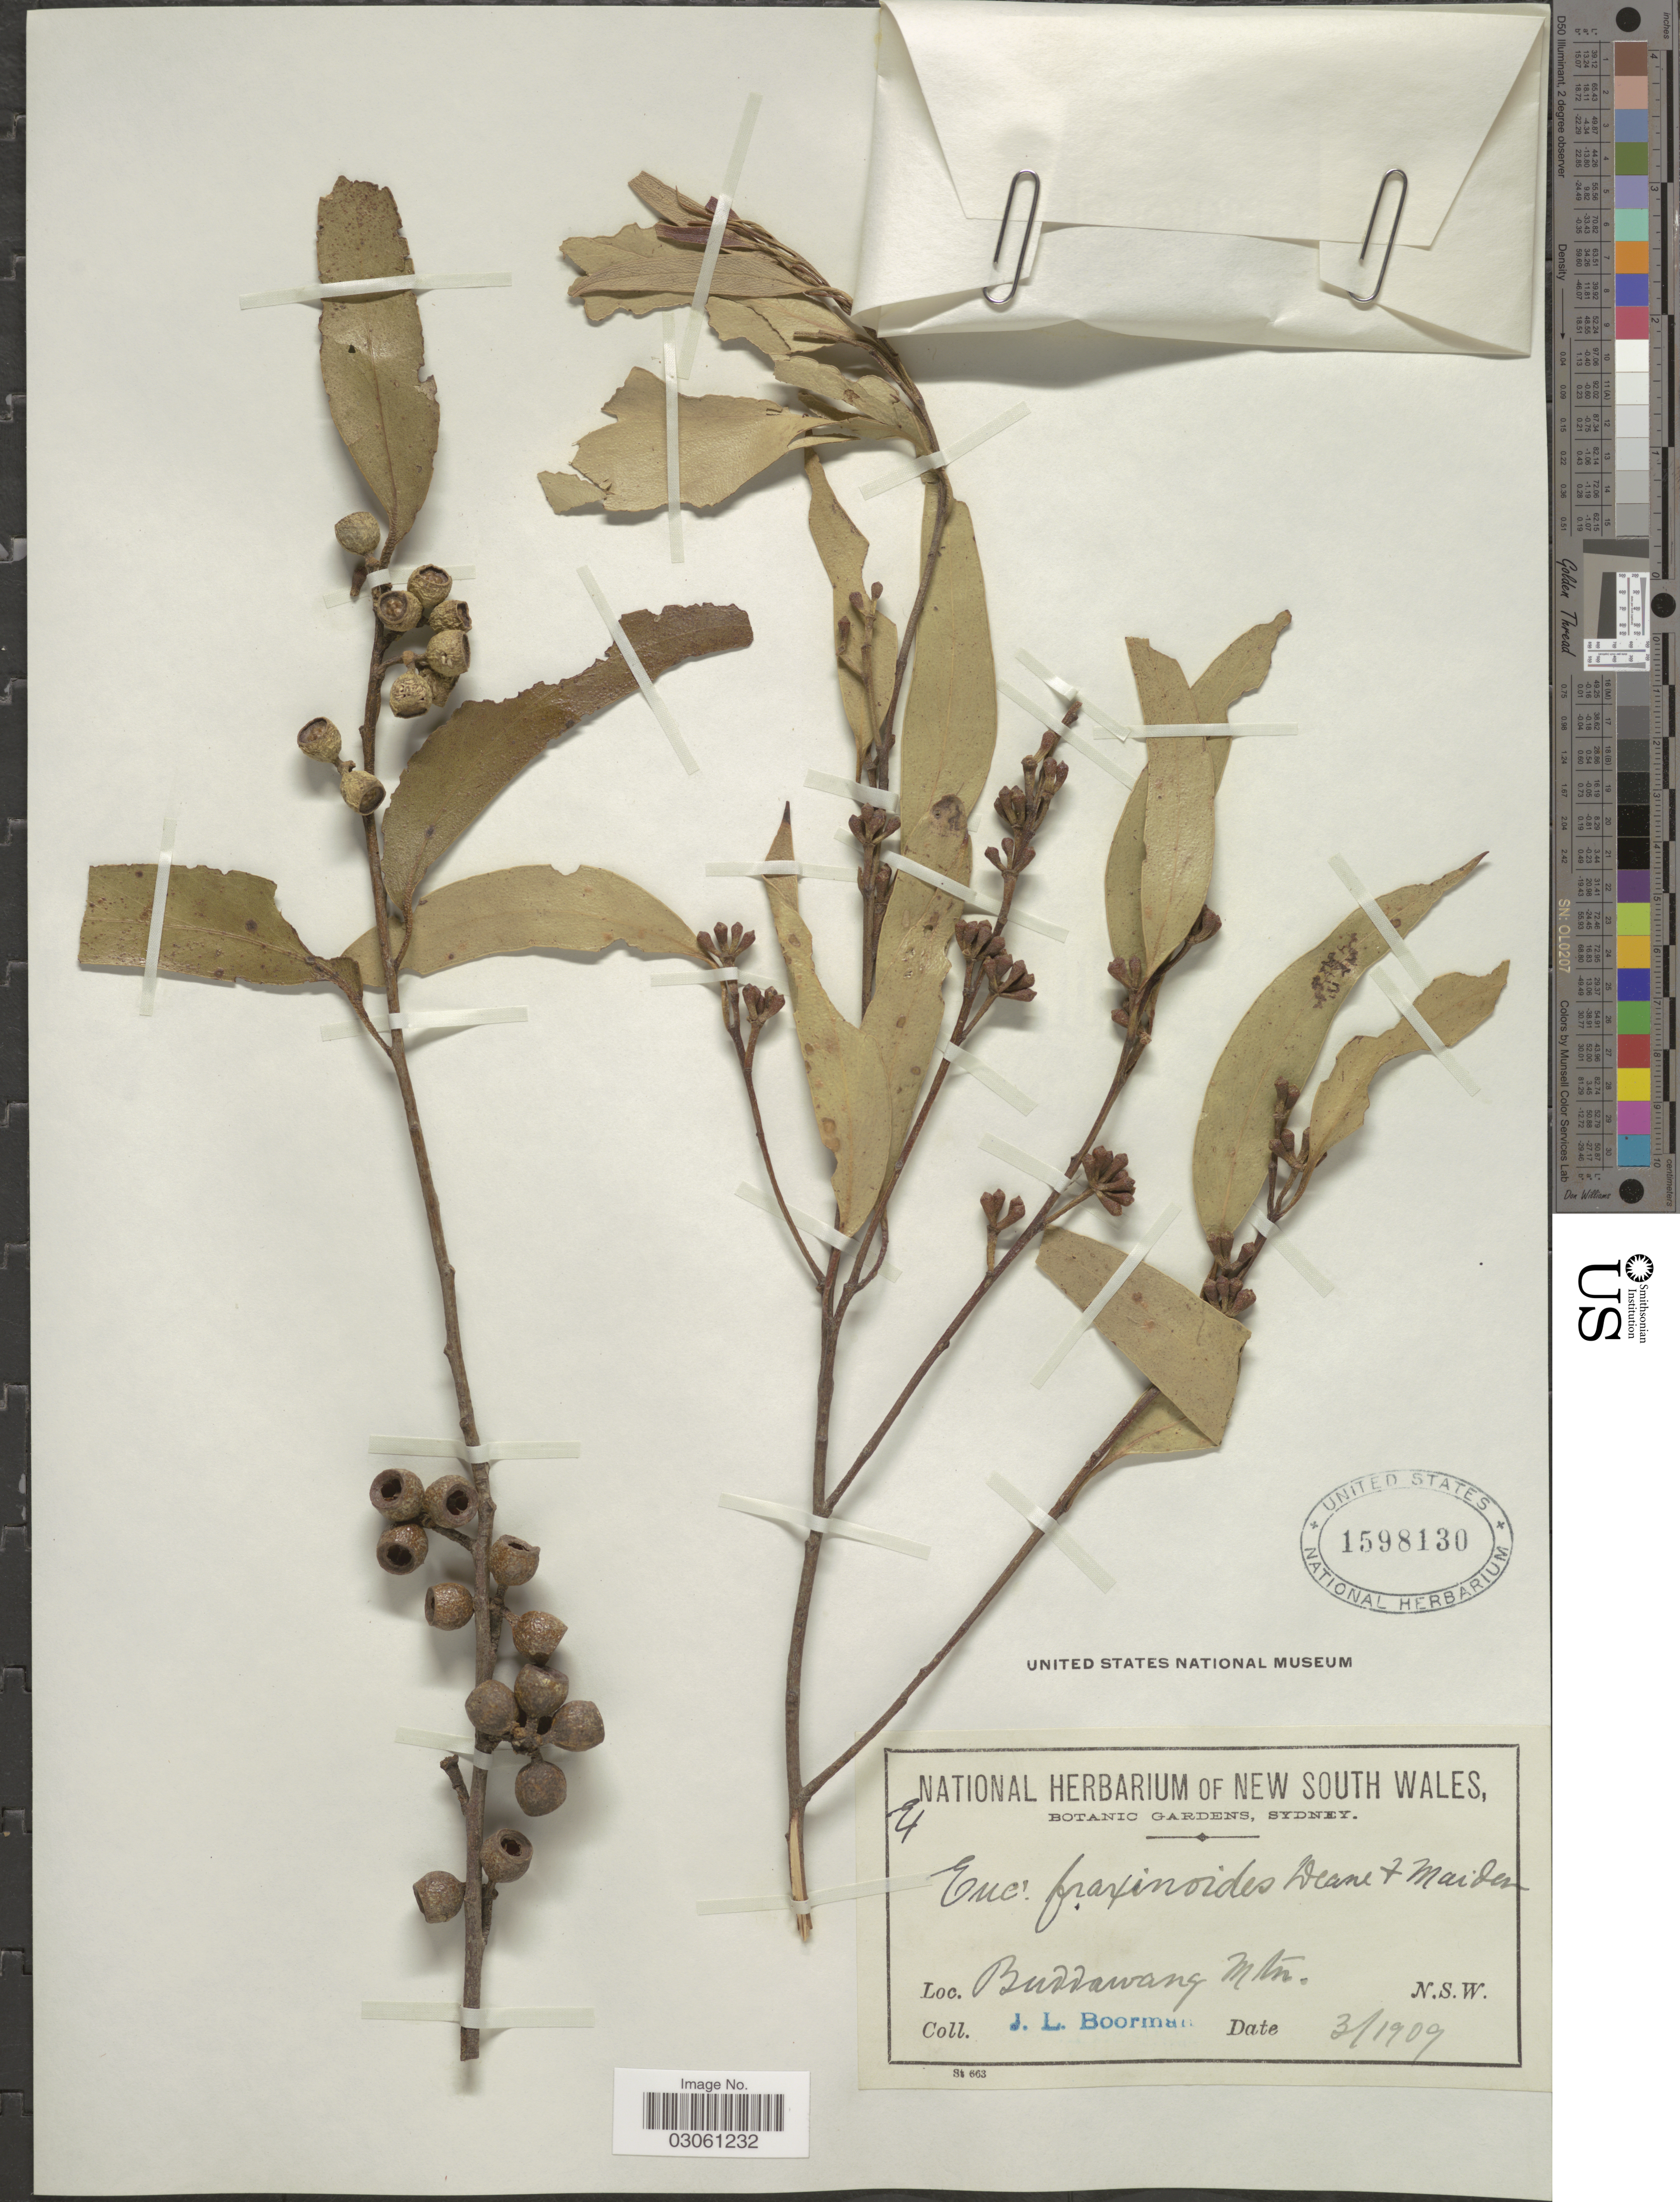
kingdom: Plantae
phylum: Tracheophyta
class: Magnoliopsida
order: Myrtales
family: Myrtaceae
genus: Eucalyptus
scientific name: Eucalyptus fraxinoides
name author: H. Deane & Maiden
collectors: J. Boorman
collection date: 1909-03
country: Australia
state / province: New South Wales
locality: Buddawang Mtn. N.S.W.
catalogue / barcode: US 1598130